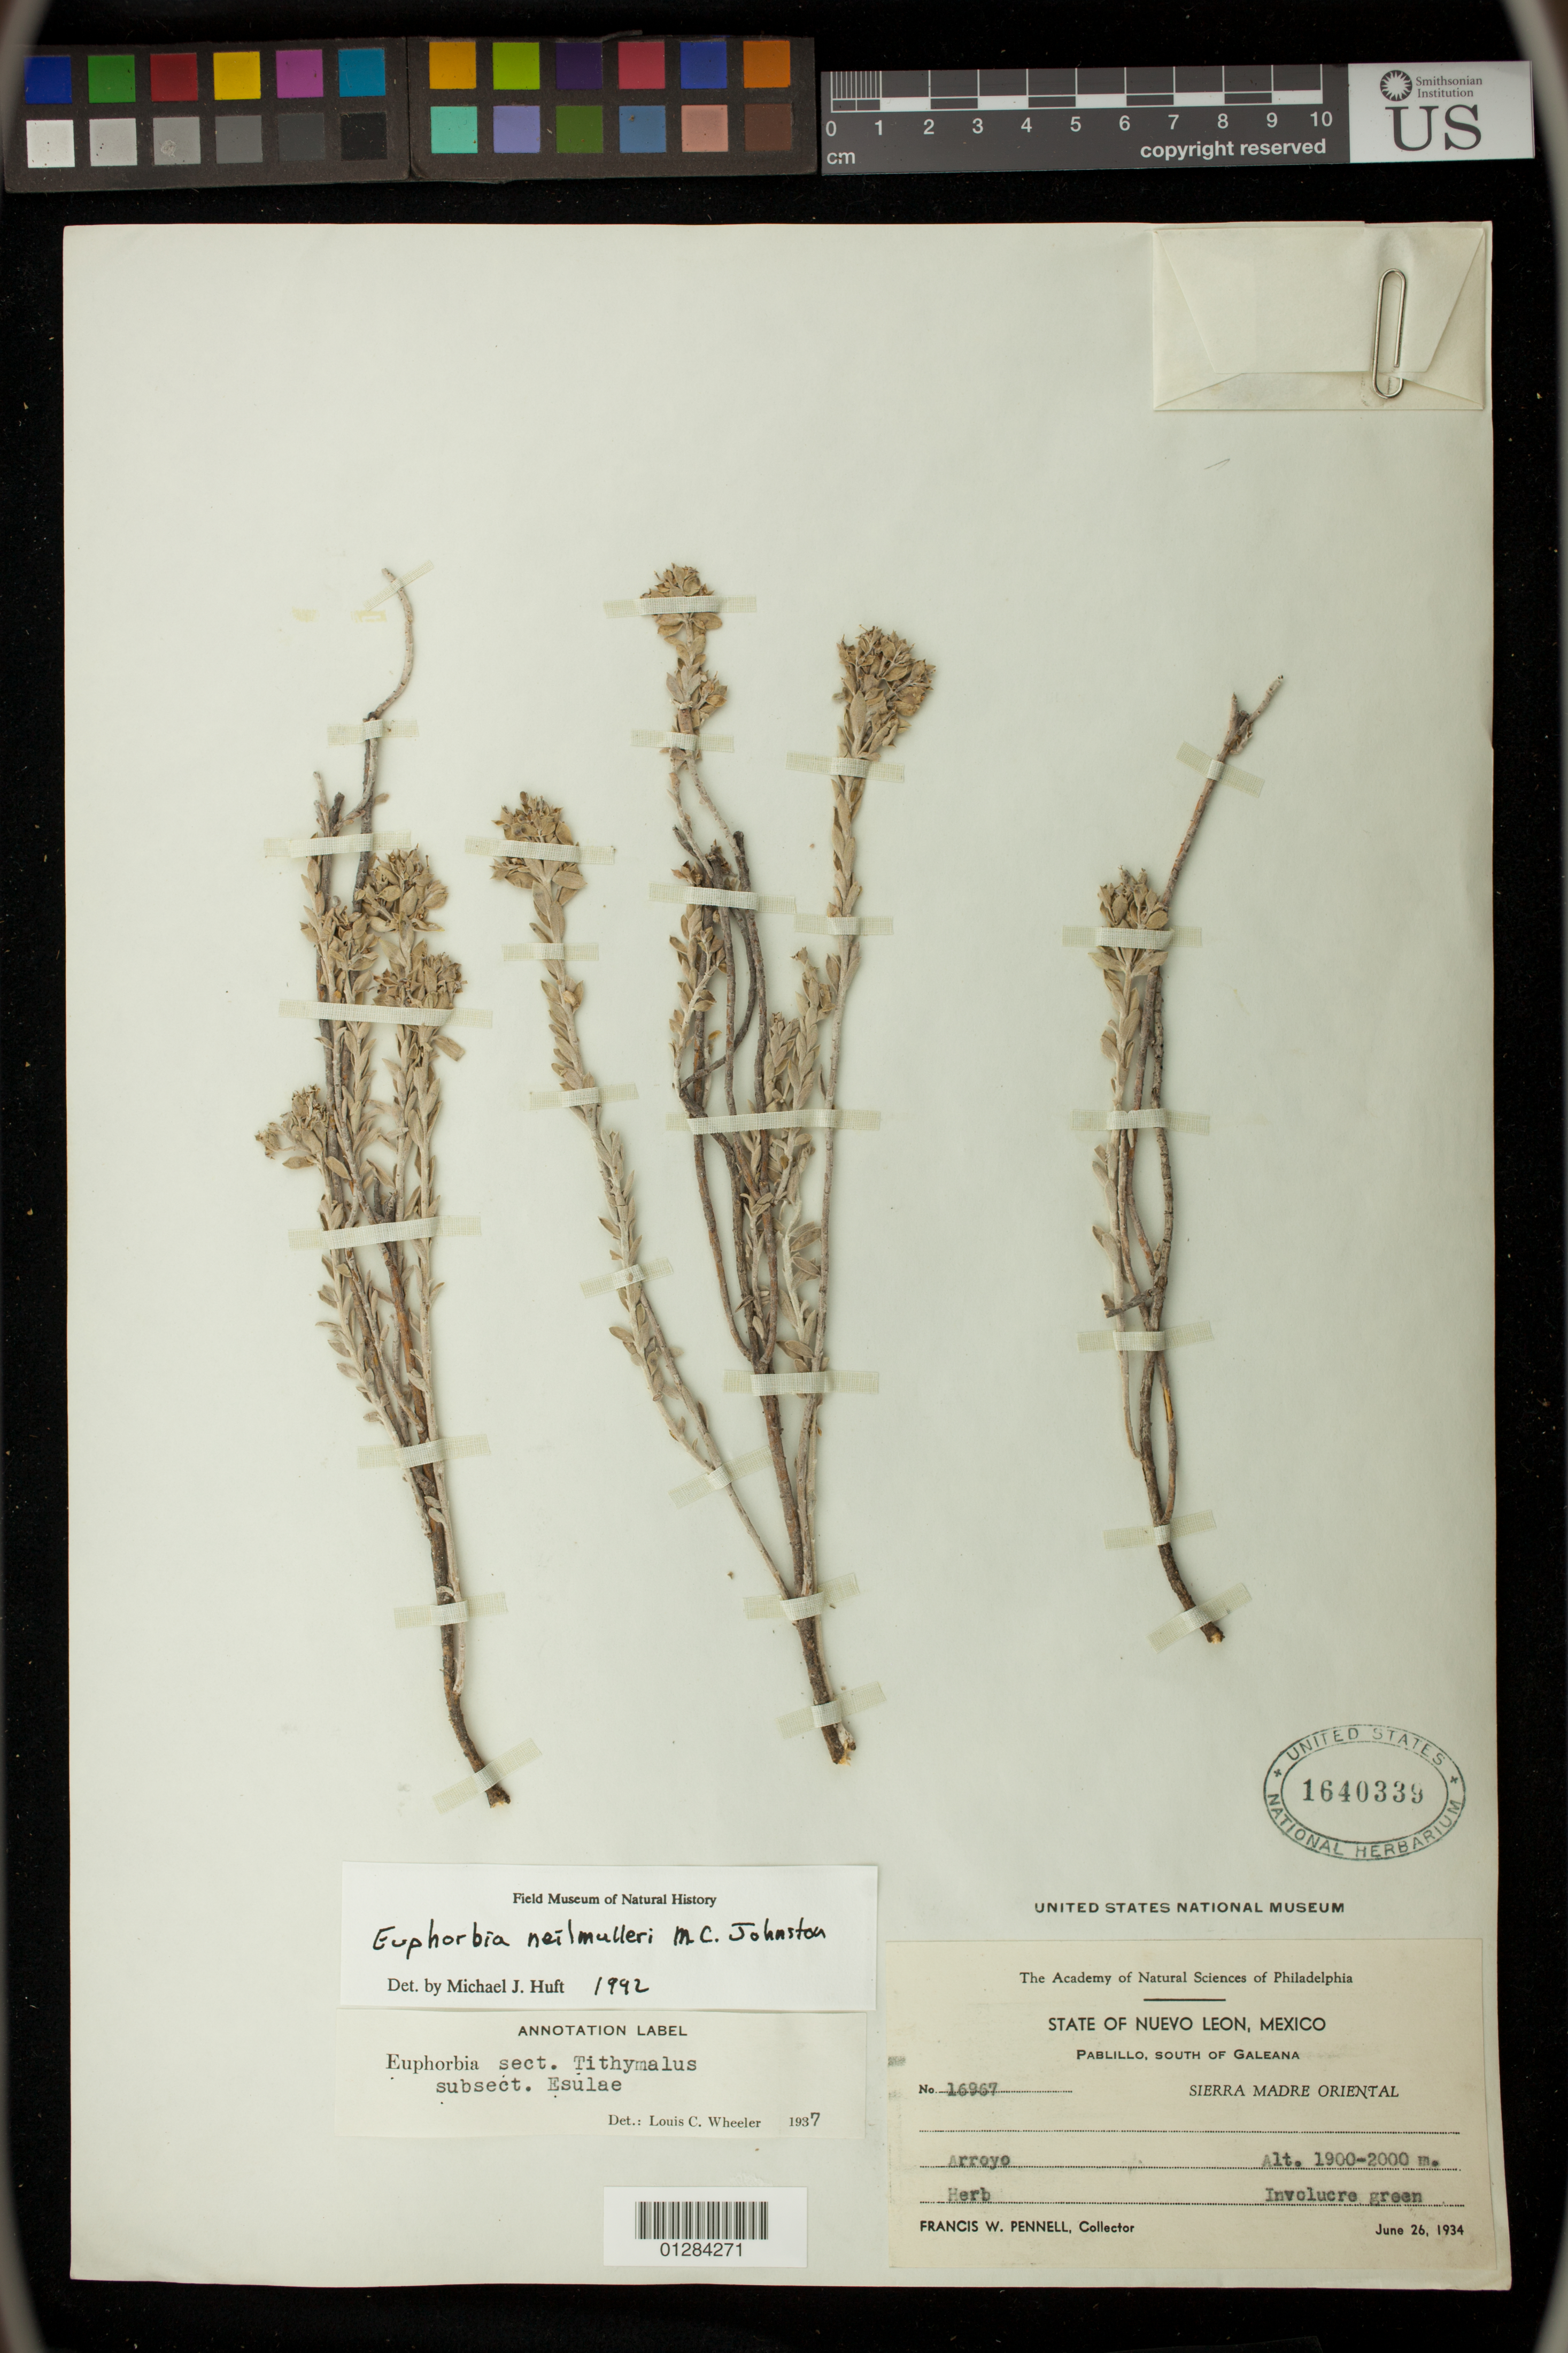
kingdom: Plantae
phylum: Tracheophyta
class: Magnoliopsida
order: Malpighiales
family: Euphorbiaceae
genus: Euphorbia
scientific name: Euphorbia neilmulleri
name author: M.C. Johnst.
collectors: F. W. Pennell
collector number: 16967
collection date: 1934-06-26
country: Mexico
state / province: Nuevo León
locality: Pabliillo, south of Galeana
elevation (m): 579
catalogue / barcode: US 1640339